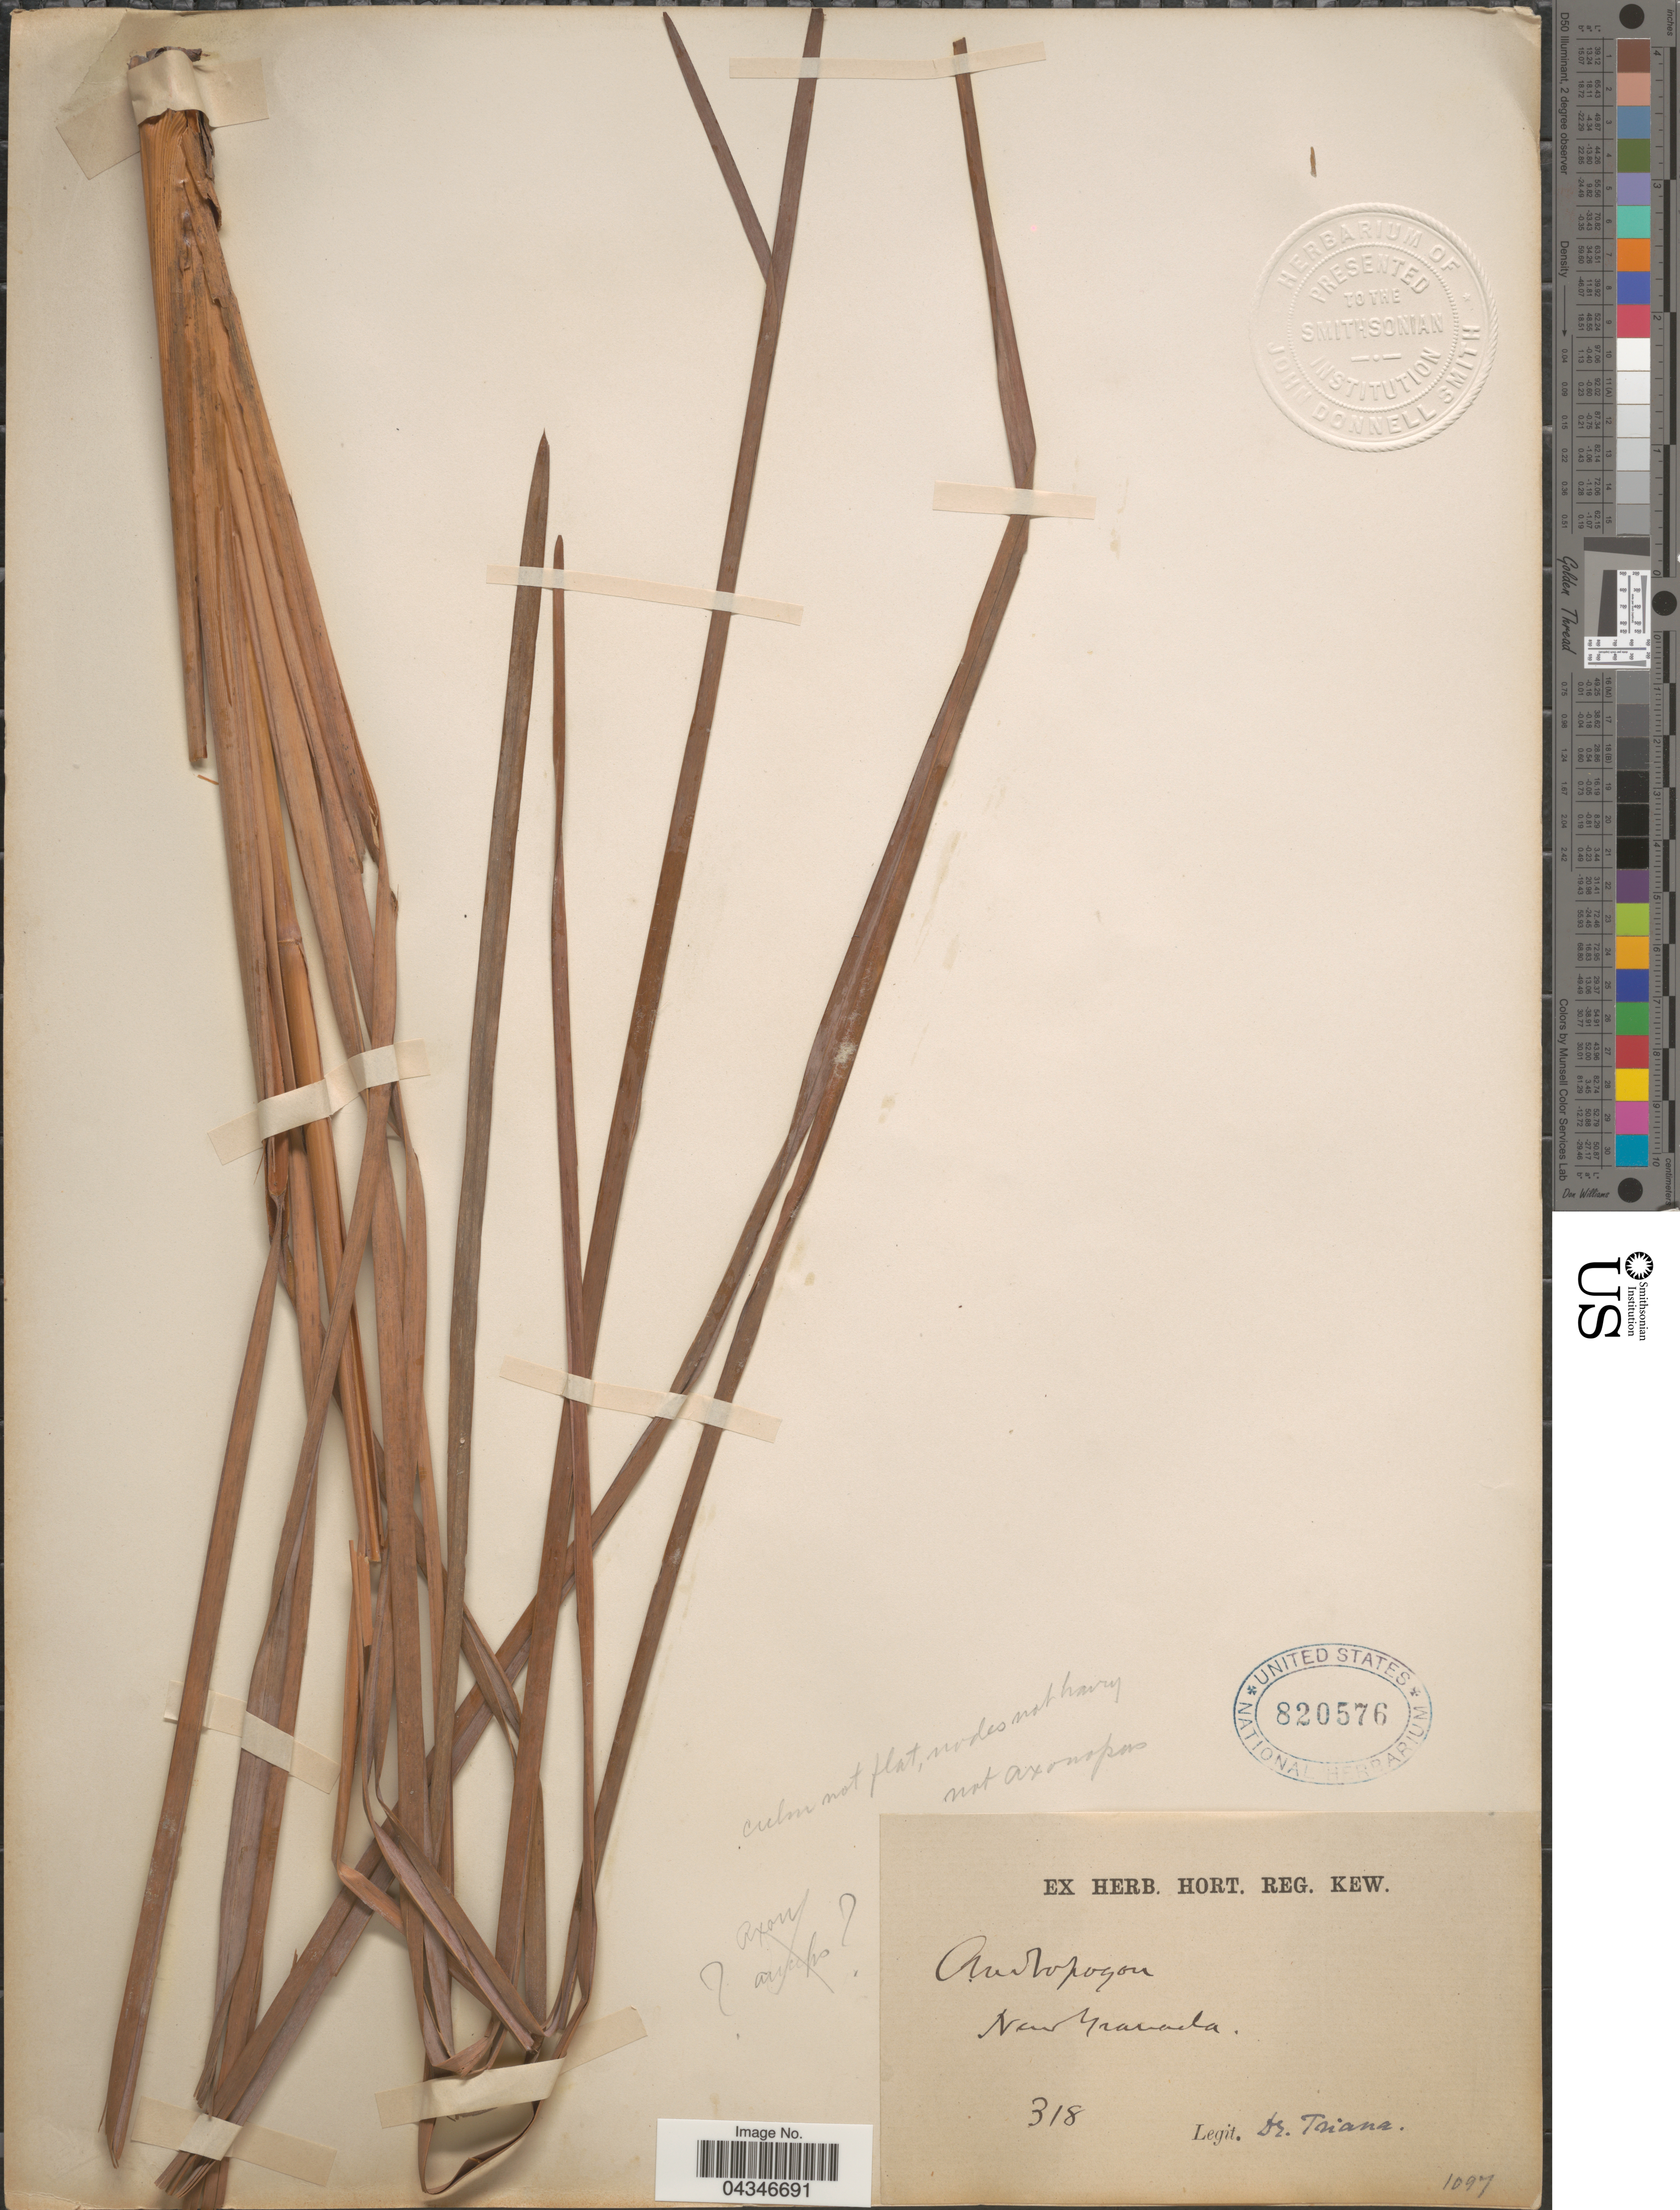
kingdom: Plantae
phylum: Tracheophyta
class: Liliopsida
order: Poales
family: Poaceae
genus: Andropogon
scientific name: Andropogon sp.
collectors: Triana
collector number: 318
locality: New Granada.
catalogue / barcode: US 820576